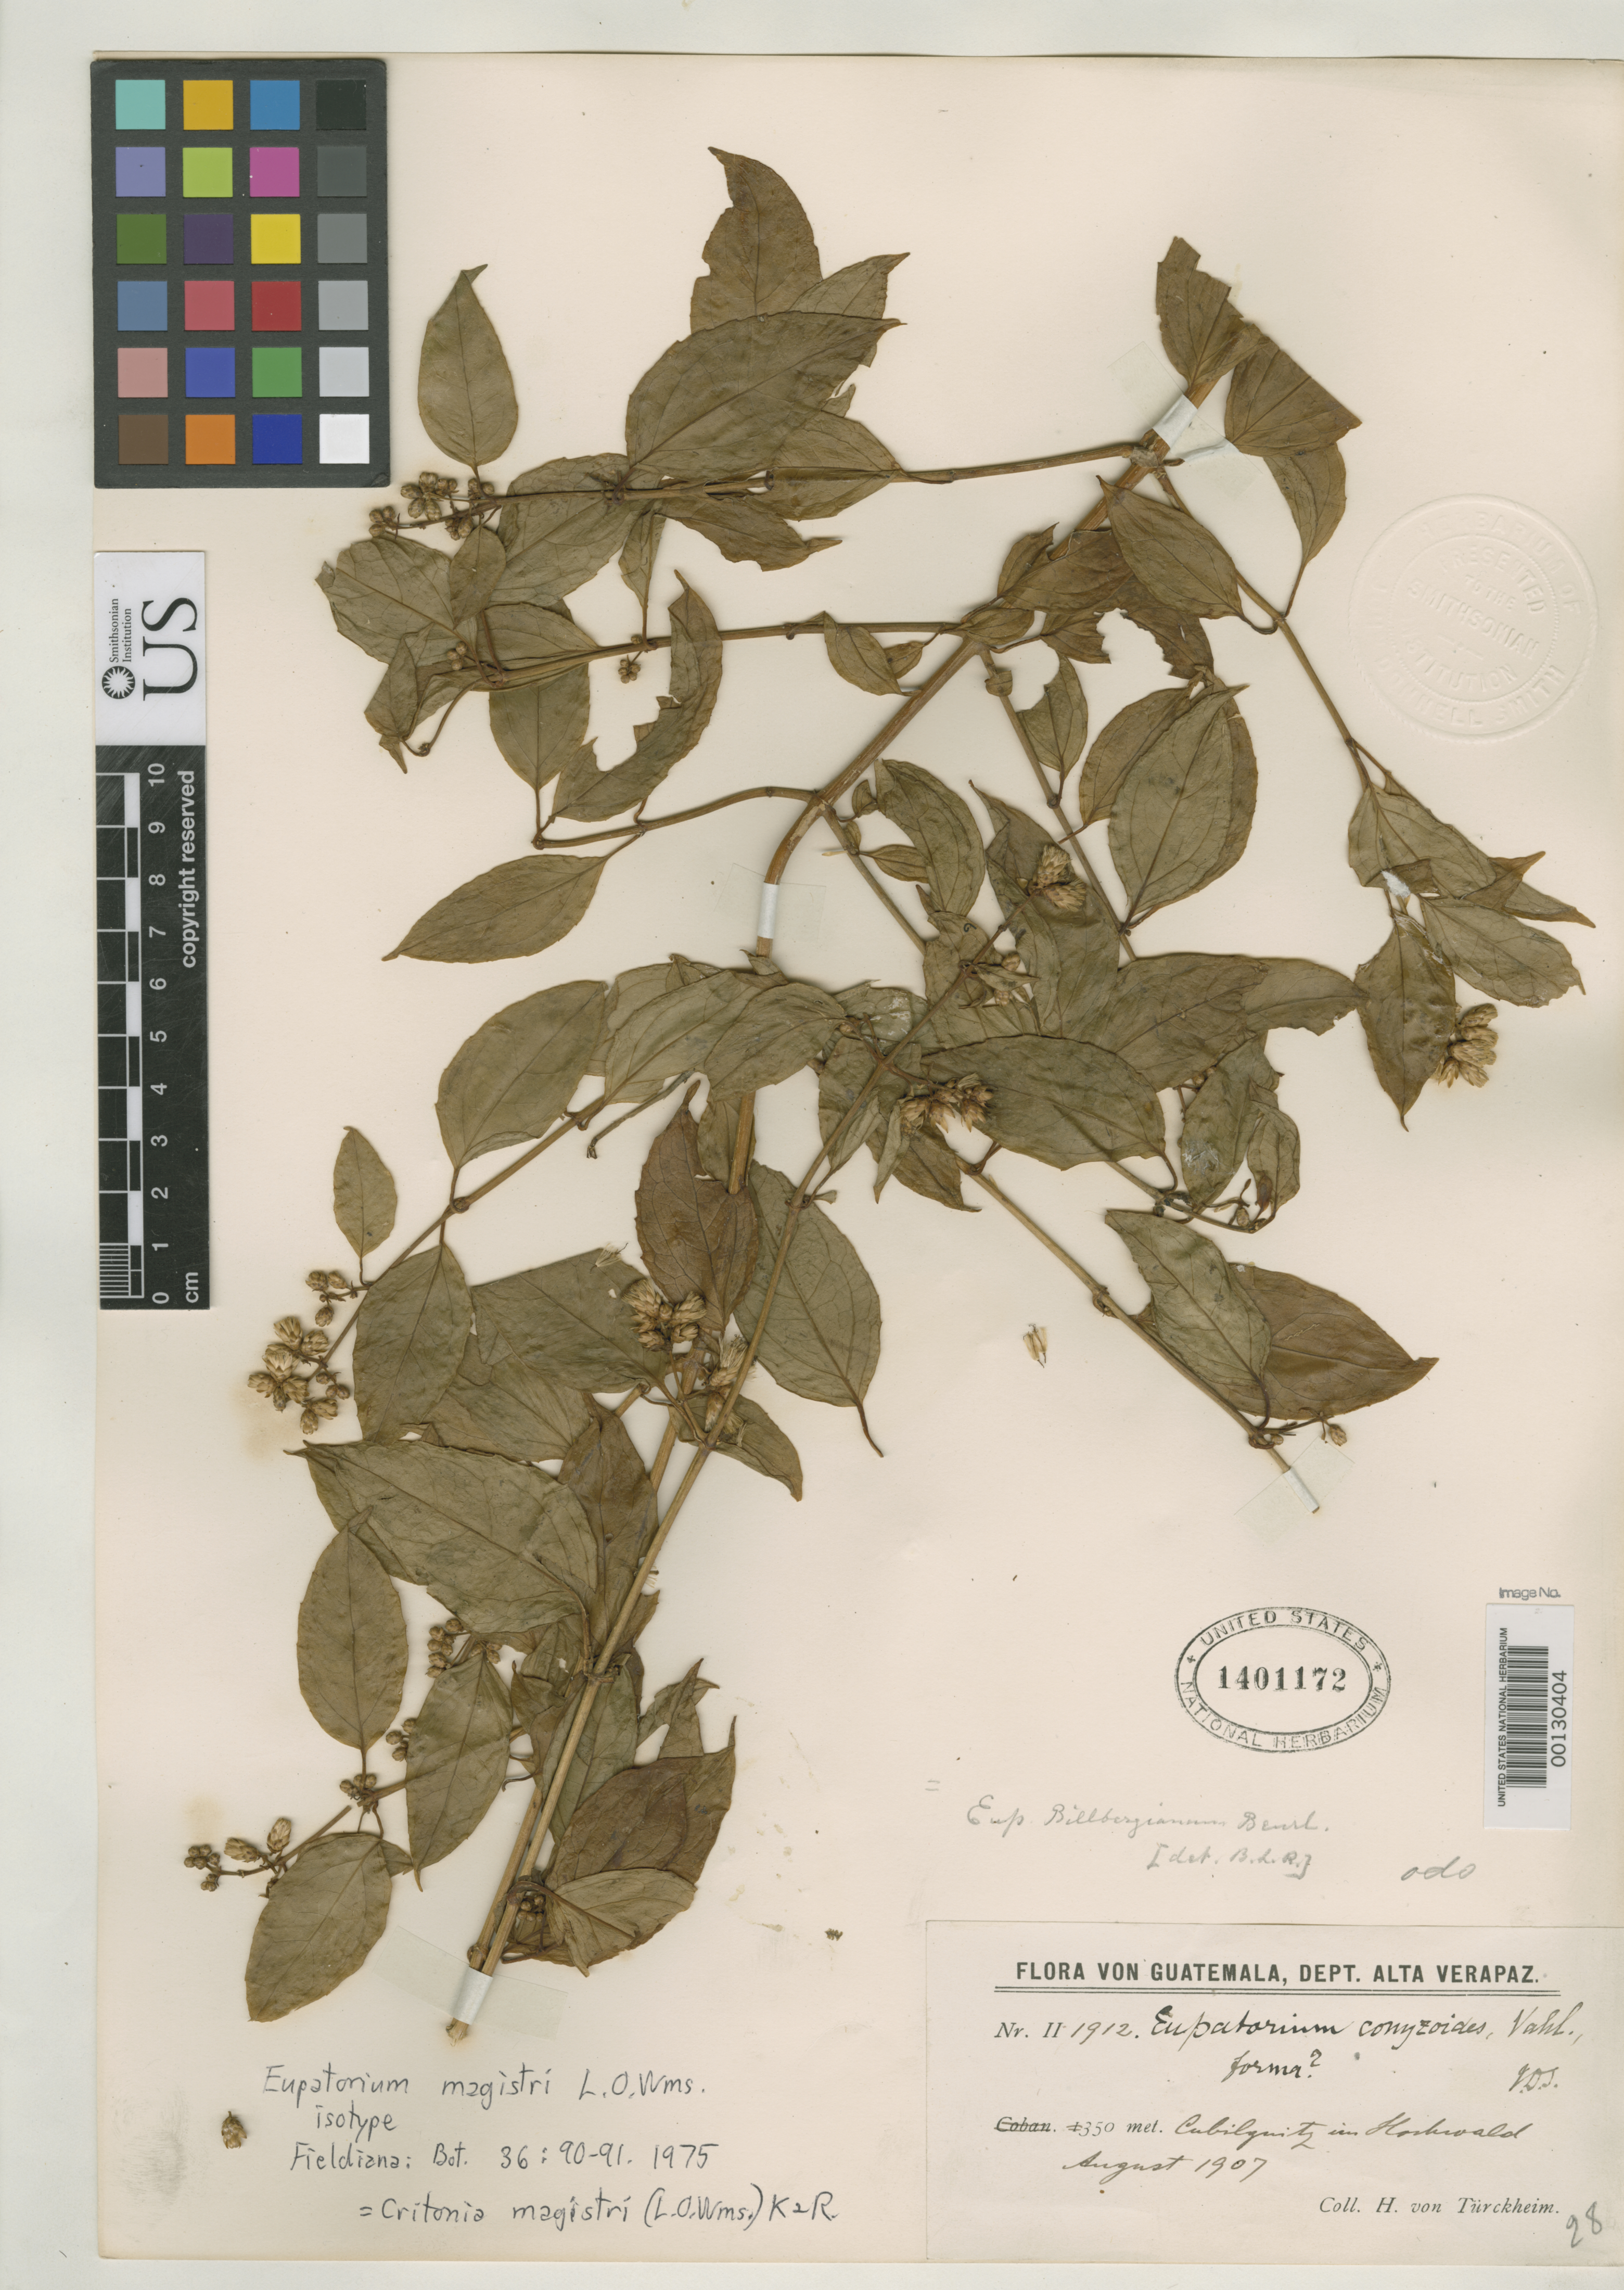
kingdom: Plantae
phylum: Tracheophyta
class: Magnoliopsida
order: Asterales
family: Asteraceae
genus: Eupatorium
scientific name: Eupatorium magistri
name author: L.O. Williams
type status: Isotype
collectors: H. von Türckheim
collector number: II 1912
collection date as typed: Aug 1907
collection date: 1907-08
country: Guatemala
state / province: Alta Verapaz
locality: Cubilquitz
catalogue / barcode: US 1401172